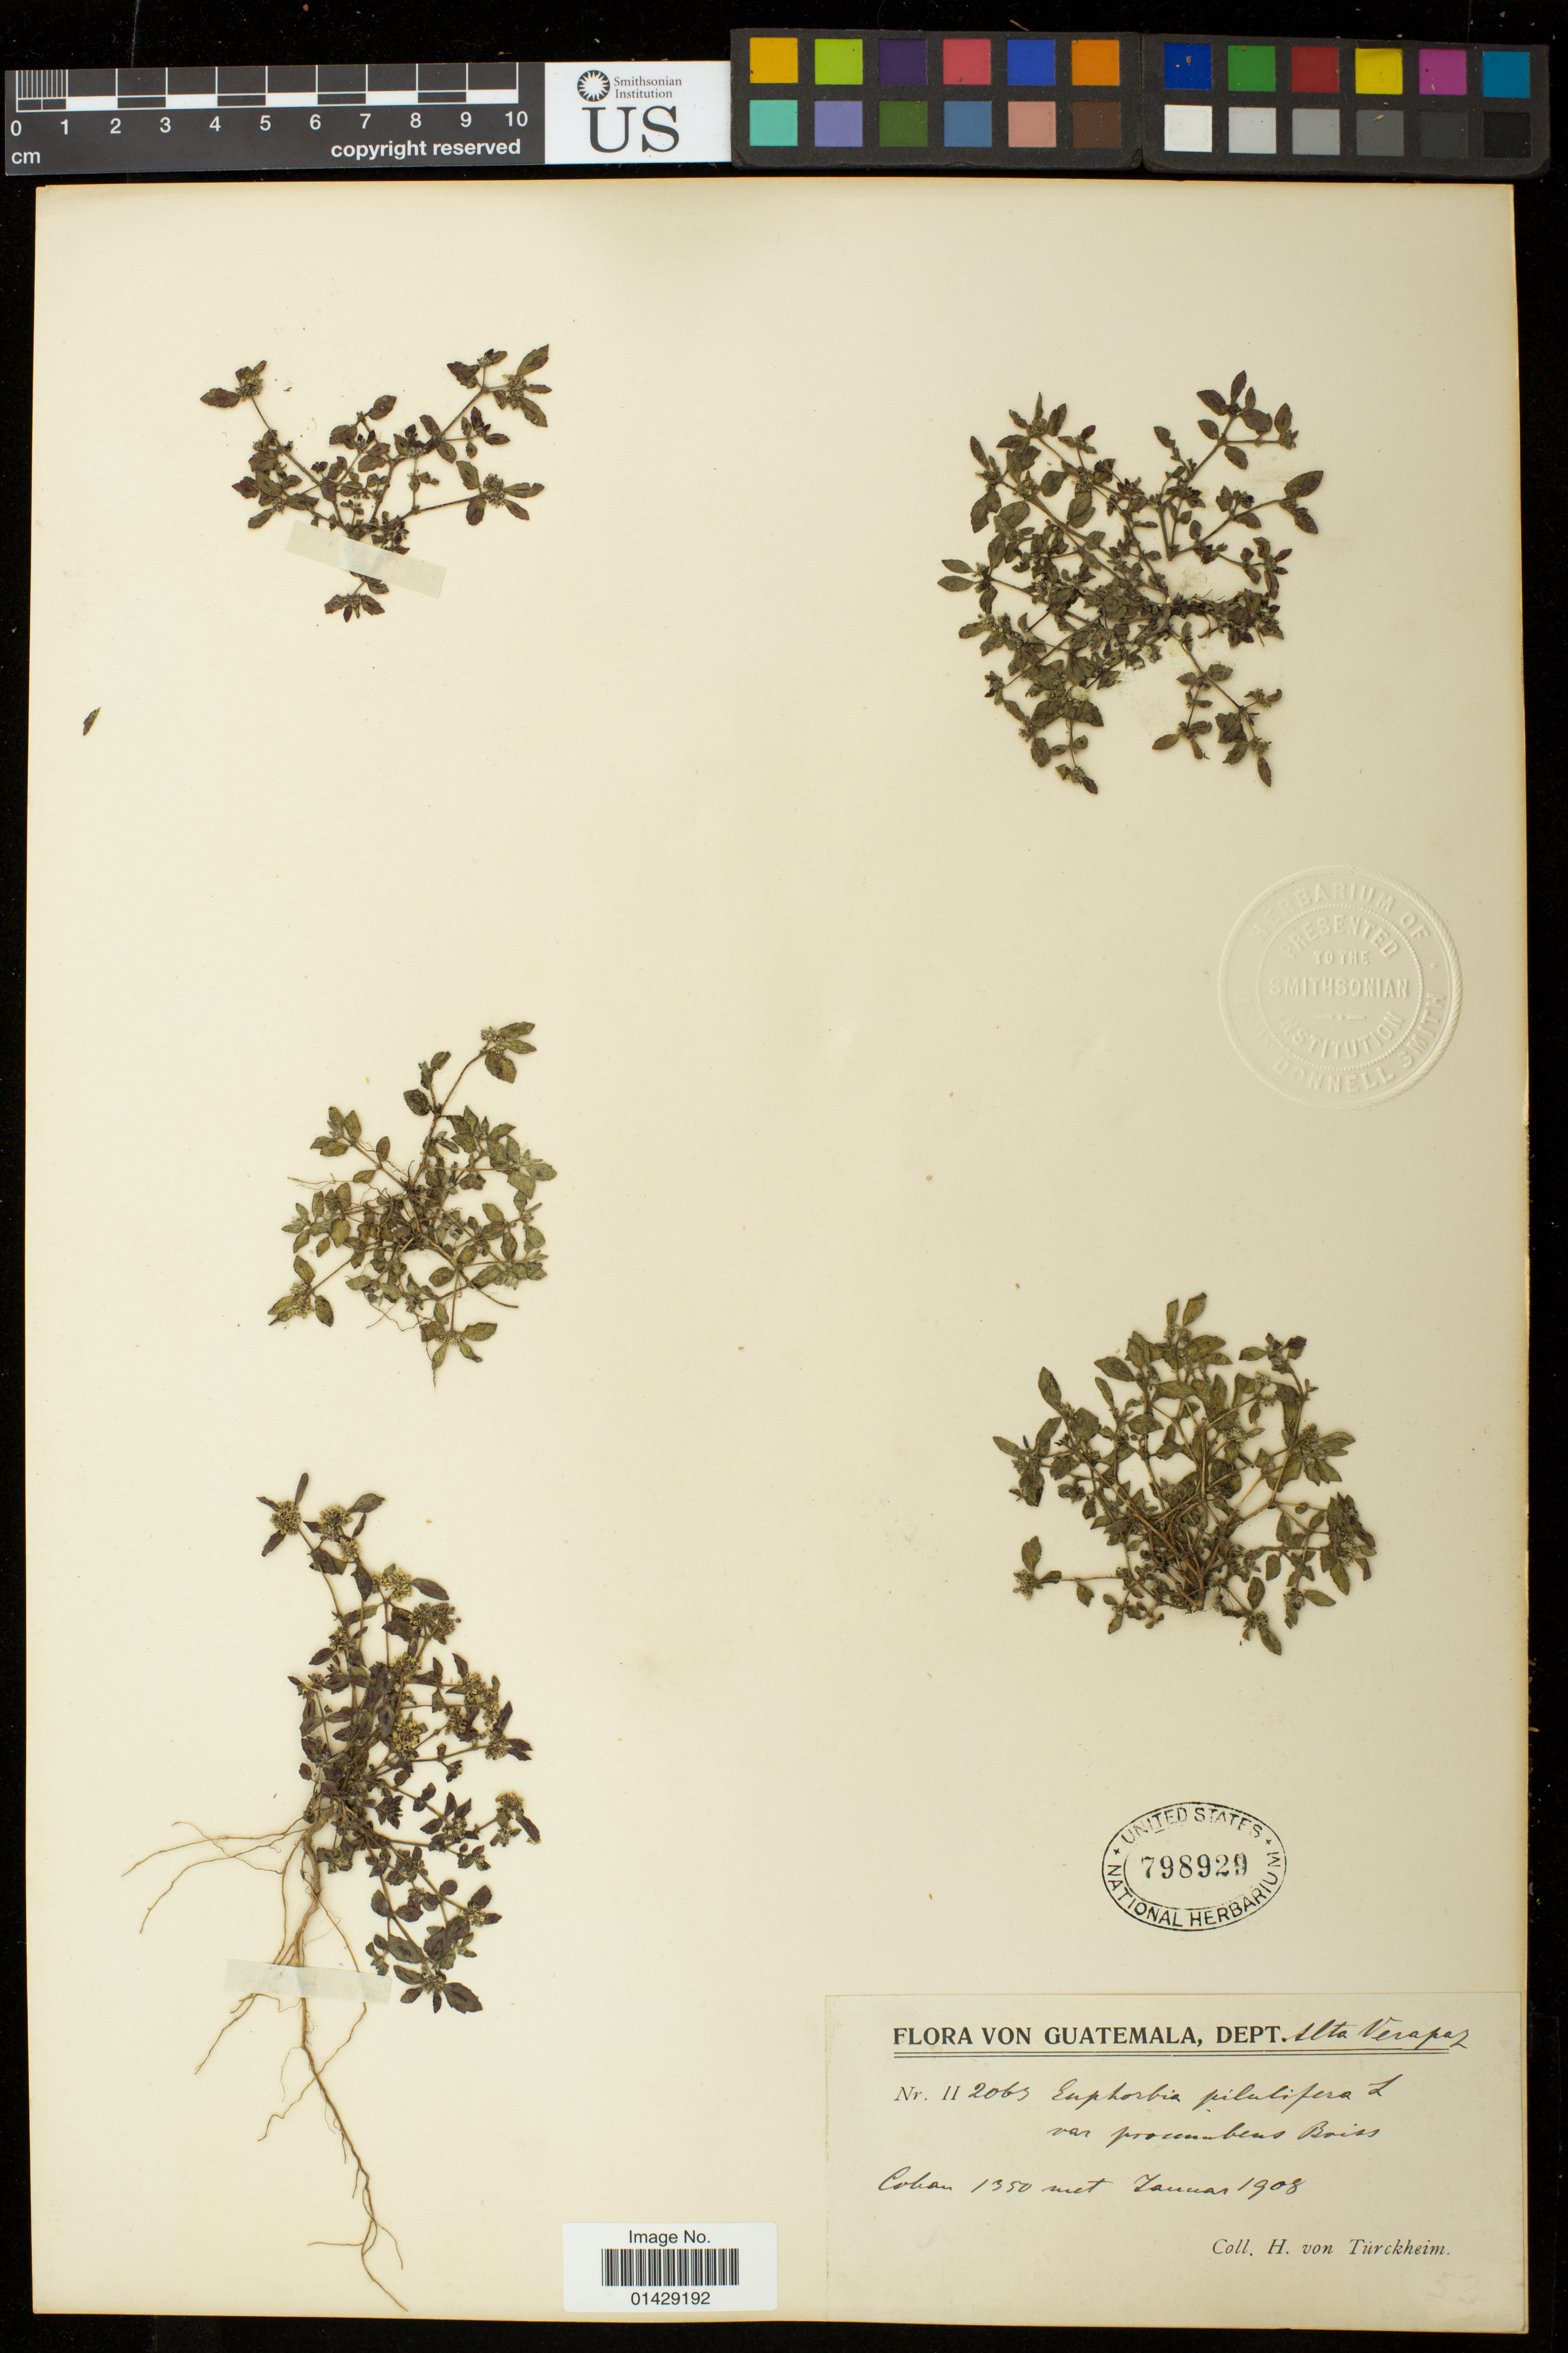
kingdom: Plantae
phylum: Tracheophyta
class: Magnoliopsida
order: Malpighiales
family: Euphorbiaceae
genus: Euphorbia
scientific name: Euphorbia hirta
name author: L.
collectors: H. von Türckheim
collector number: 11 2065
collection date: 1908-01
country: Guatemala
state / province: Alta Verapaz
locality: Coban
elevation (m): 1350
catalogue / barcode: US 798929